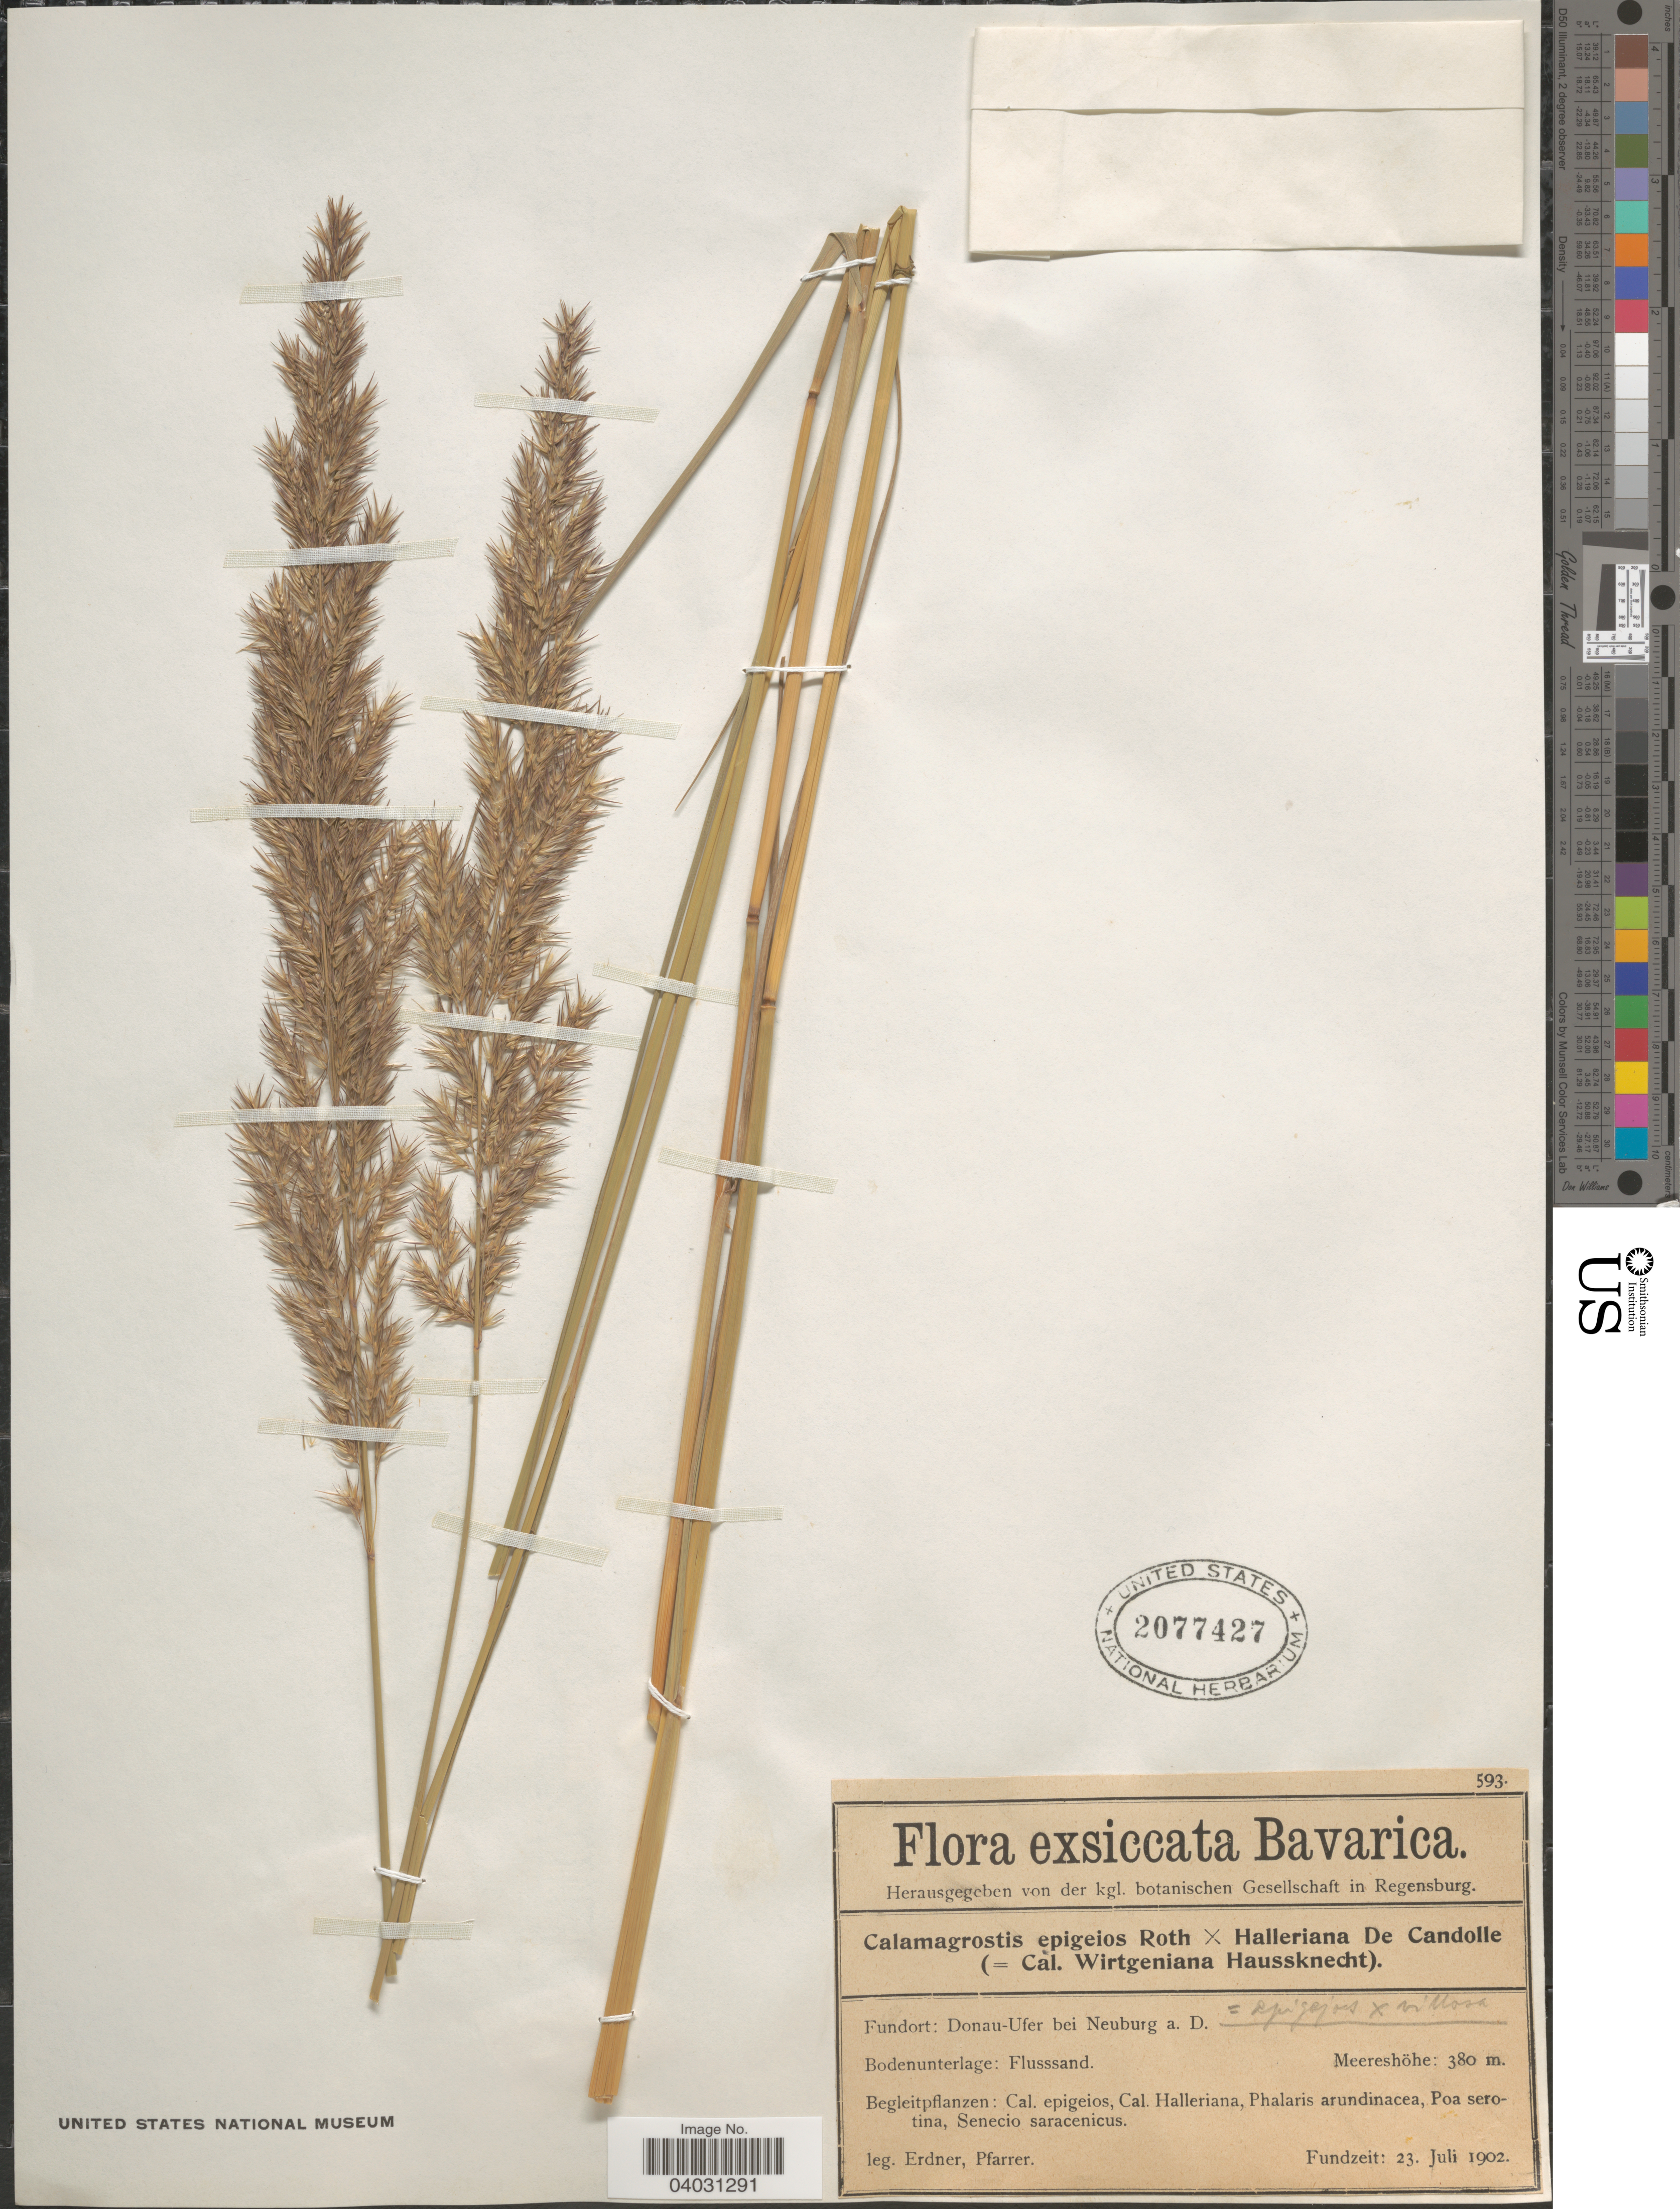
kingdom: Plantae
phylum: Tracheophyta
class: Liliopsida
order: Poales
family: Poaceae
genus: Calamagrostis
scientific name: Calamagrostis epigeios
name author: (L.) Roth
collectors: Erdner & Pfarrer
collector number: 593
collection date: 1902-07-23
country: Germany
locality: Bavarica. Donau-Ufer bei Neuburg a. D.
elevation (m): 380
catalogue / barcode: US 2077427